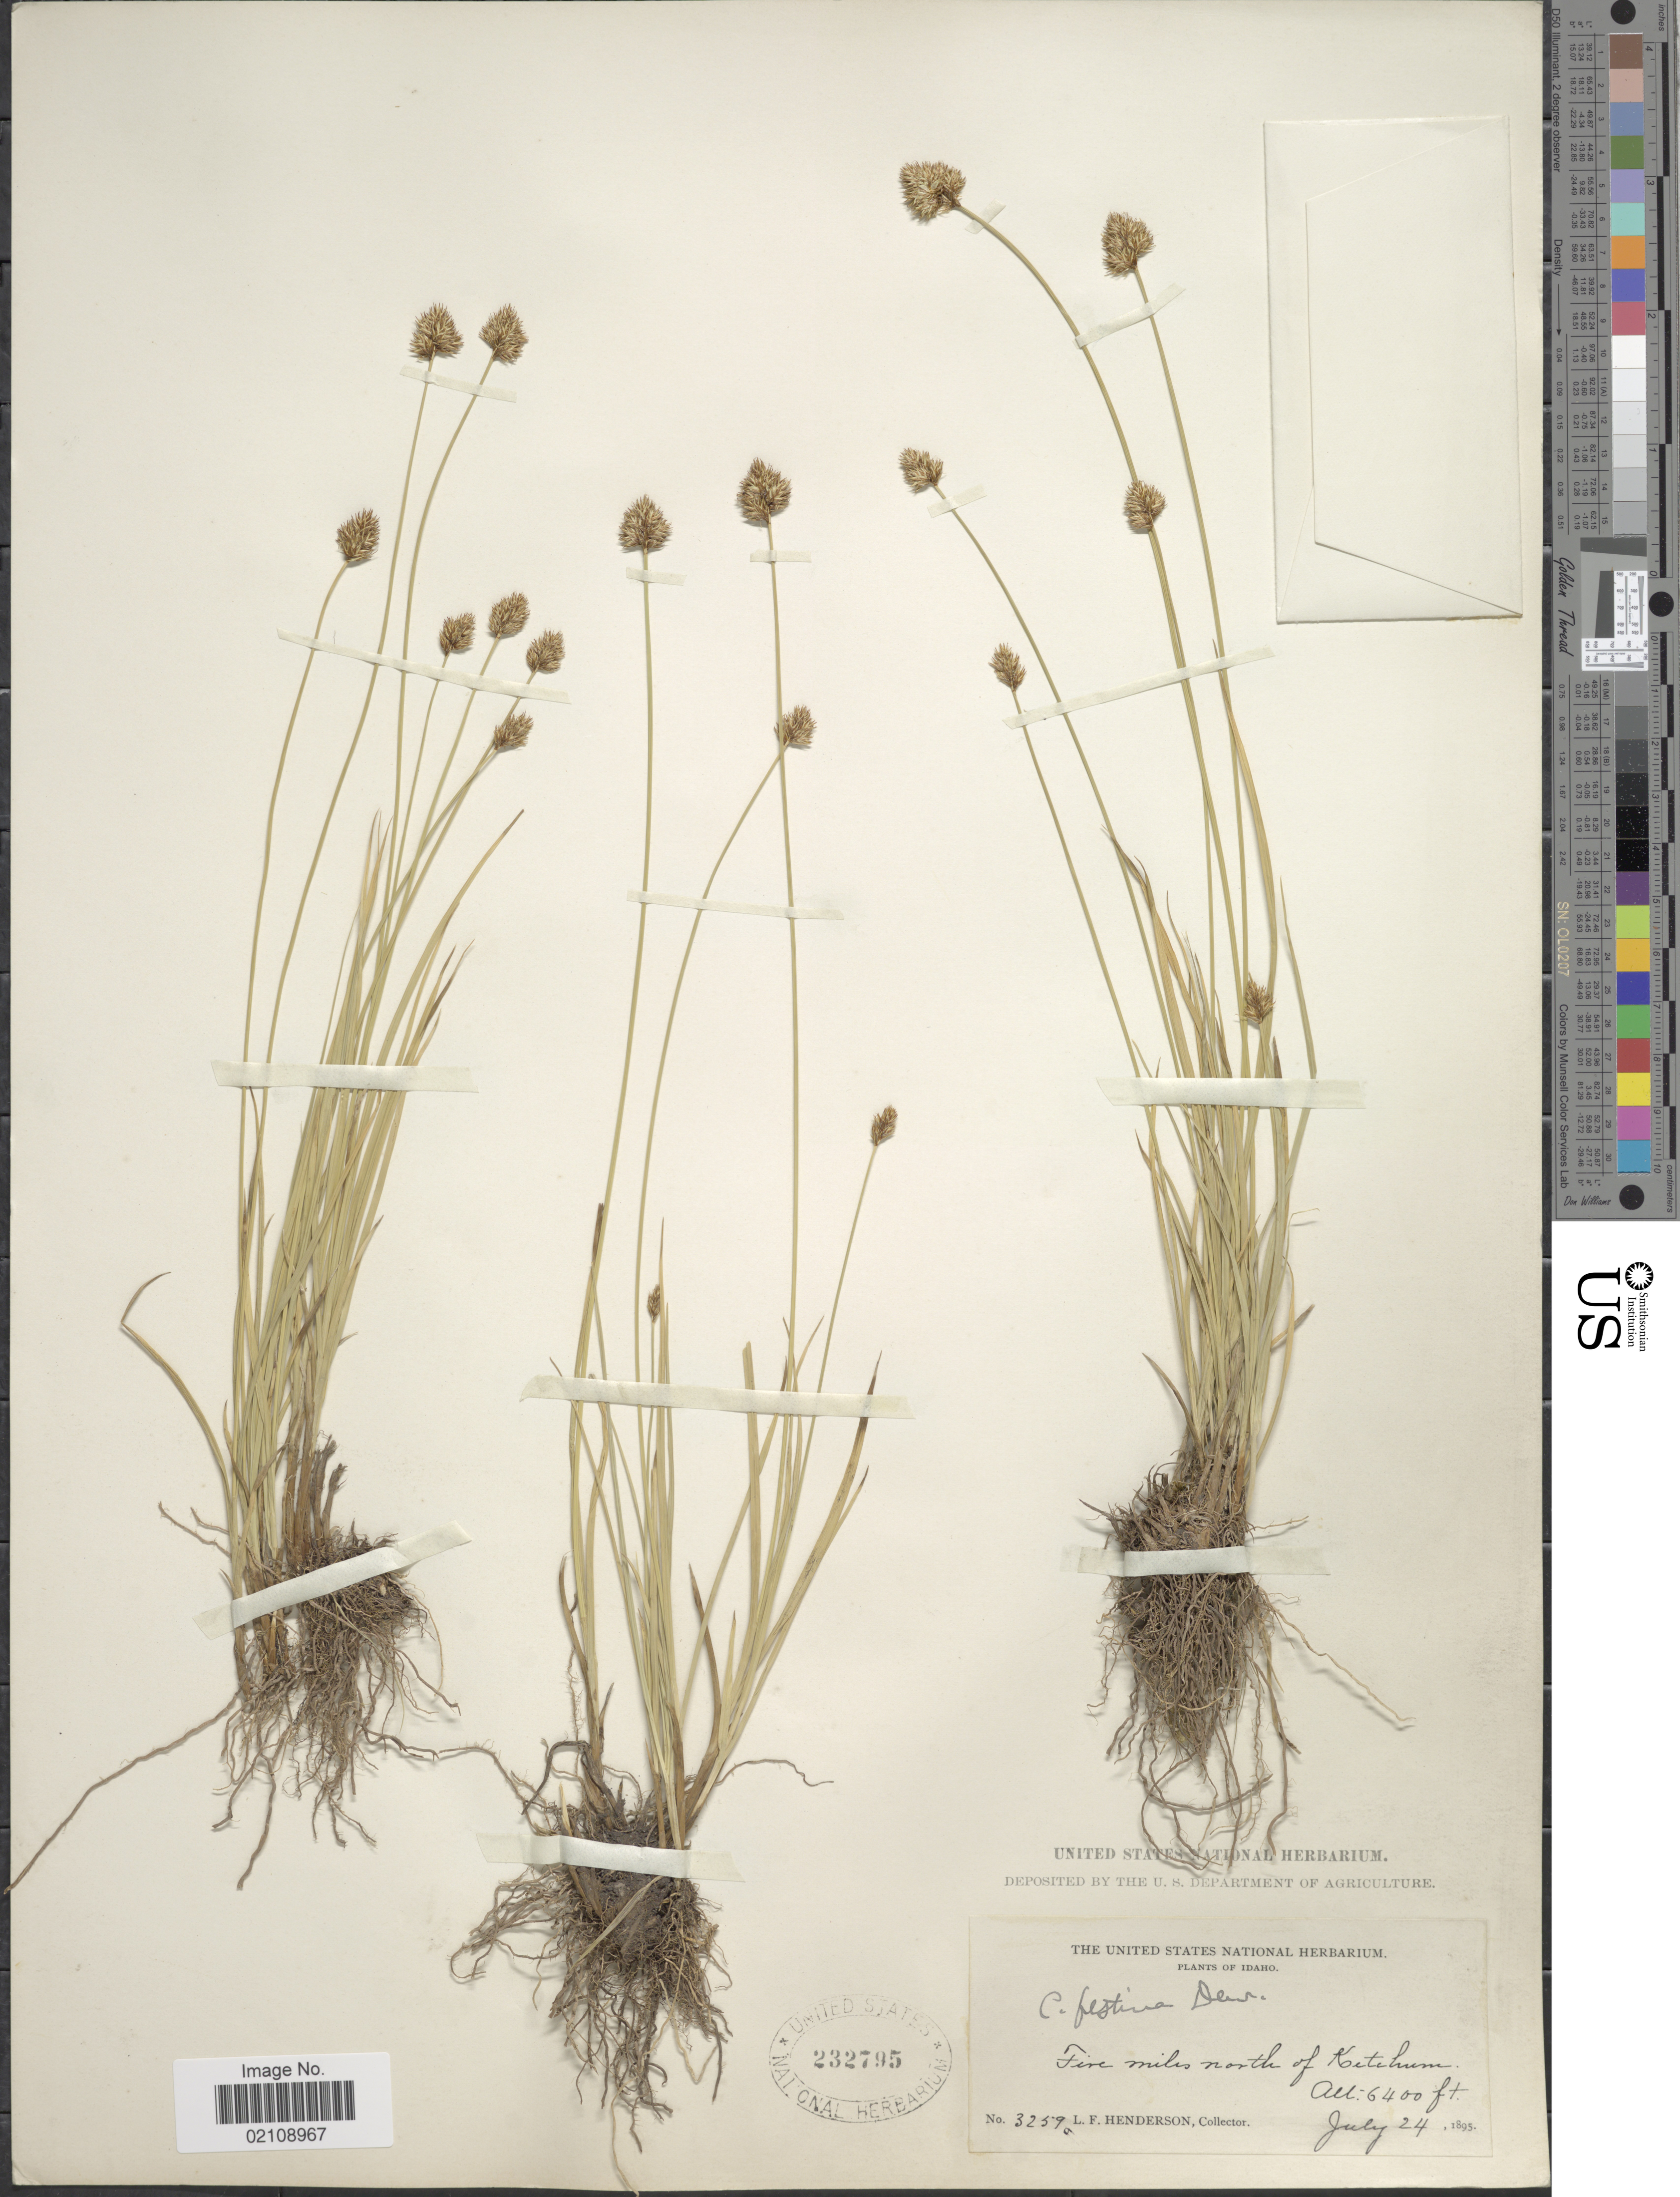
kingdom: Plantae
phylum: Tracheophyta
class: Liliopsida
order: Poales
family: Cyperaceae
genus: Carex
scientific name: Carex microptera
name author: Mack.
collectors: L. Henderson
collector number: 3259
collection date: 1895-07-24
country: United States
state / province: Idaho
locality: Five miles north of Ketchum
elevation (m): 1951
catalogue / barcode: US 232795